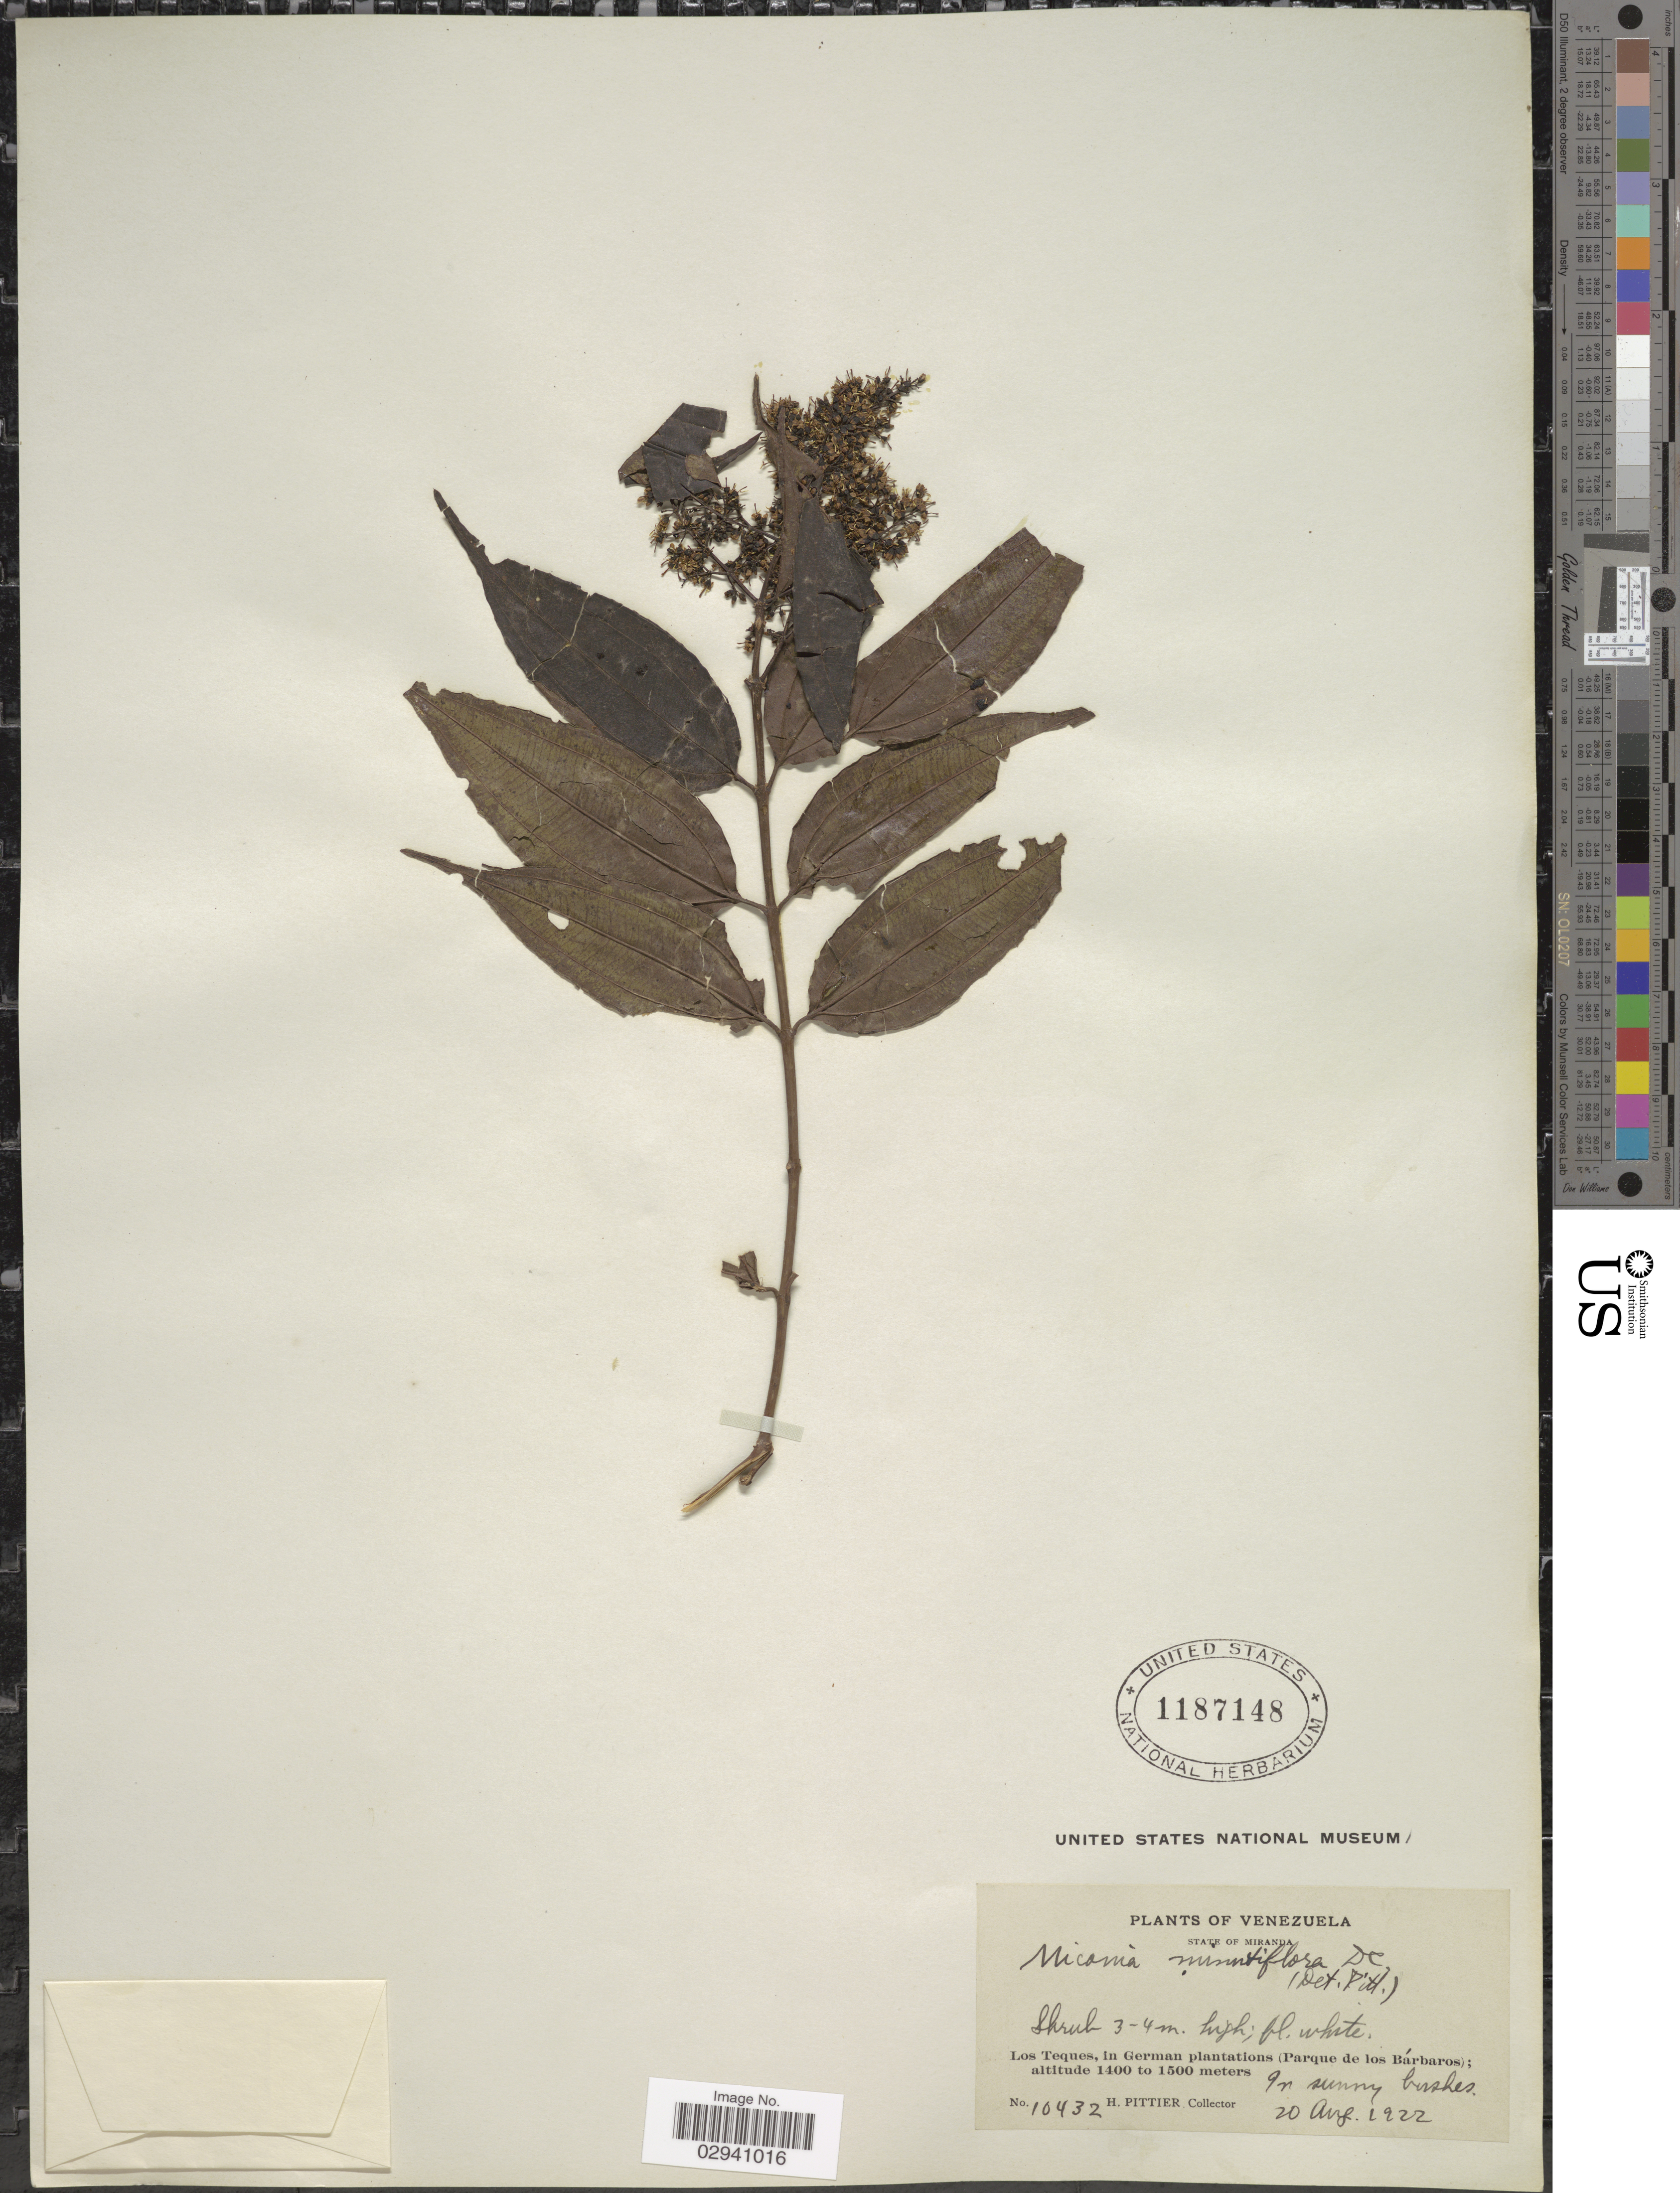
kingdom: Plantae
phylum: Tracheophyta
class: Magnoliopsida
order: Myrtales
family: Melastomataceae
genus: Miconia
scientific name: Miconia minutiflora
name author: (Bonpl.) DC.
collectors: H. F. Pittier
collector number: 10432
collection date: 1922-08-20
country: Venezuela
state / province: Miranda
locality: State of Miranda. Los Teques, in German plantations (Parque de los Bárbaros).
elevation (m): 1400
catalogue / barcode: US 1187148